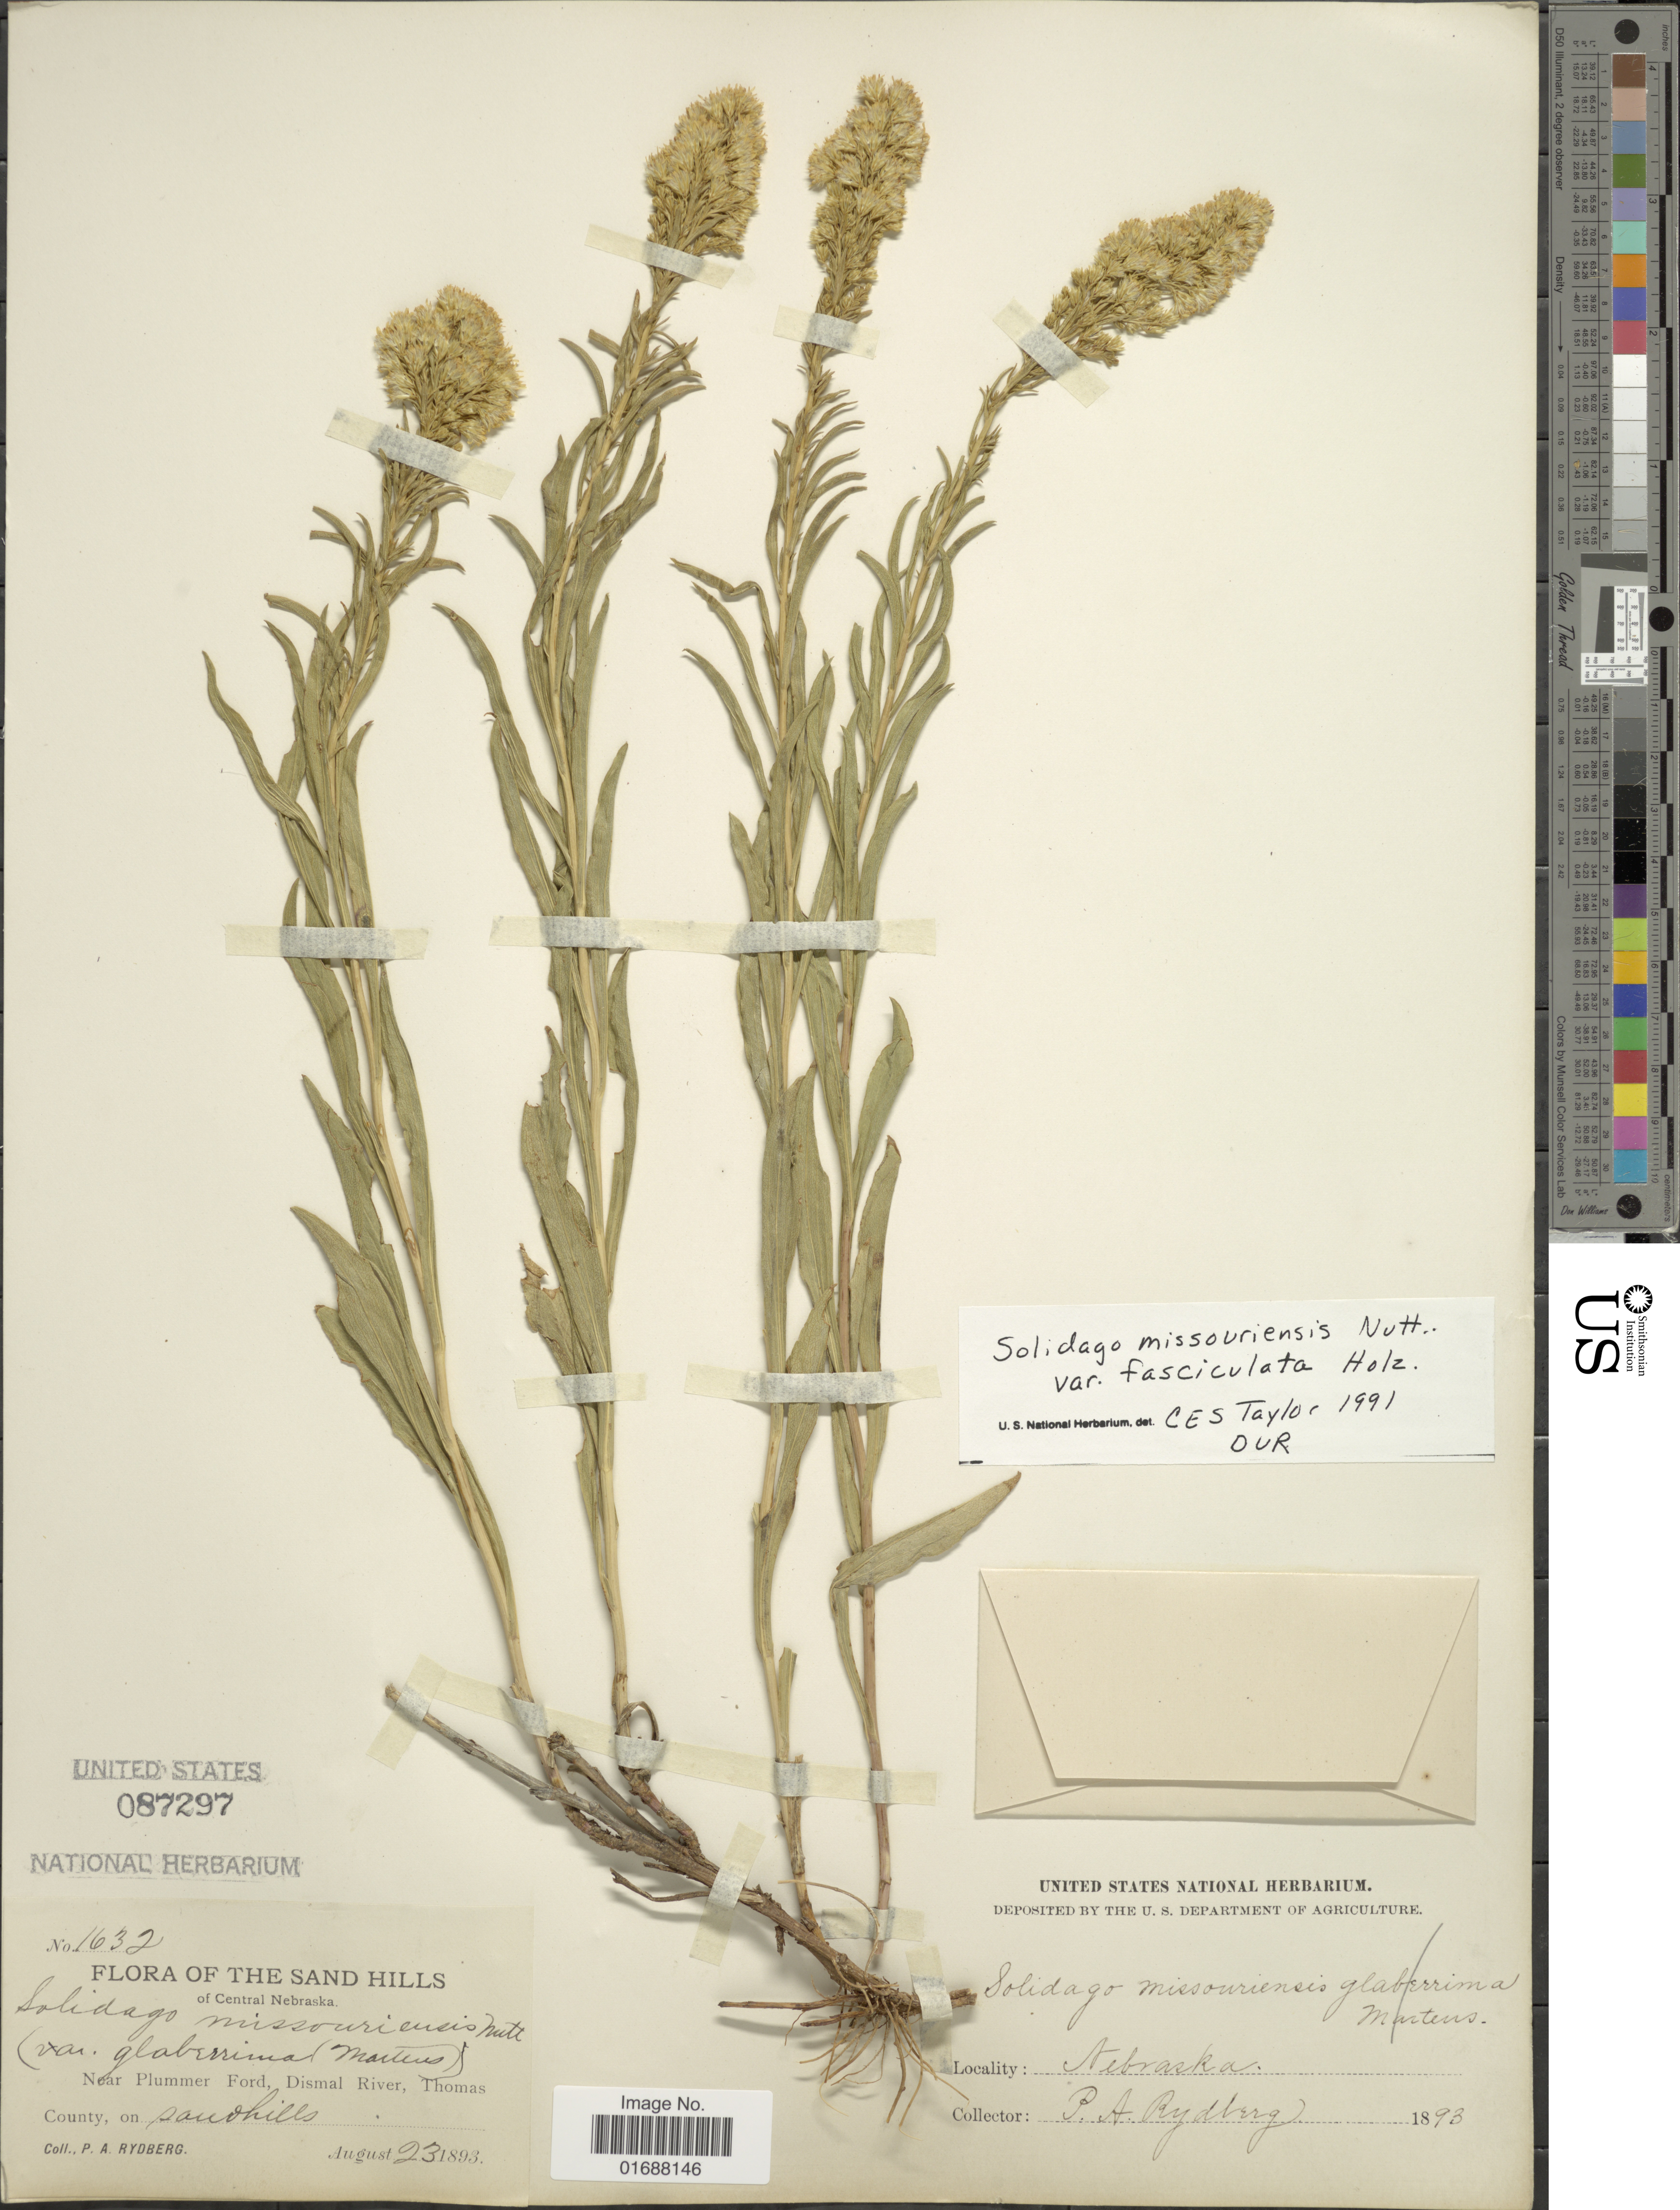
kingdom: Plantae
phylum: Tracheophyta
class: Magnoliopsida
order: Asterales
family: Asteraceae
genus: Solidago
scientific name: Solidago missouriensis var. fasciculata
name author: Holz.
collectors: P. A. Rydberg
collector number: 1632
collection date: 1893-08-23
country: United States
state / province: Nebraska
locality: The Sand Hills of Central Nebraska. Near Plummer Ford, Dismal River, Thomas County., on sandhills.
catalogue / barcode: US 87297